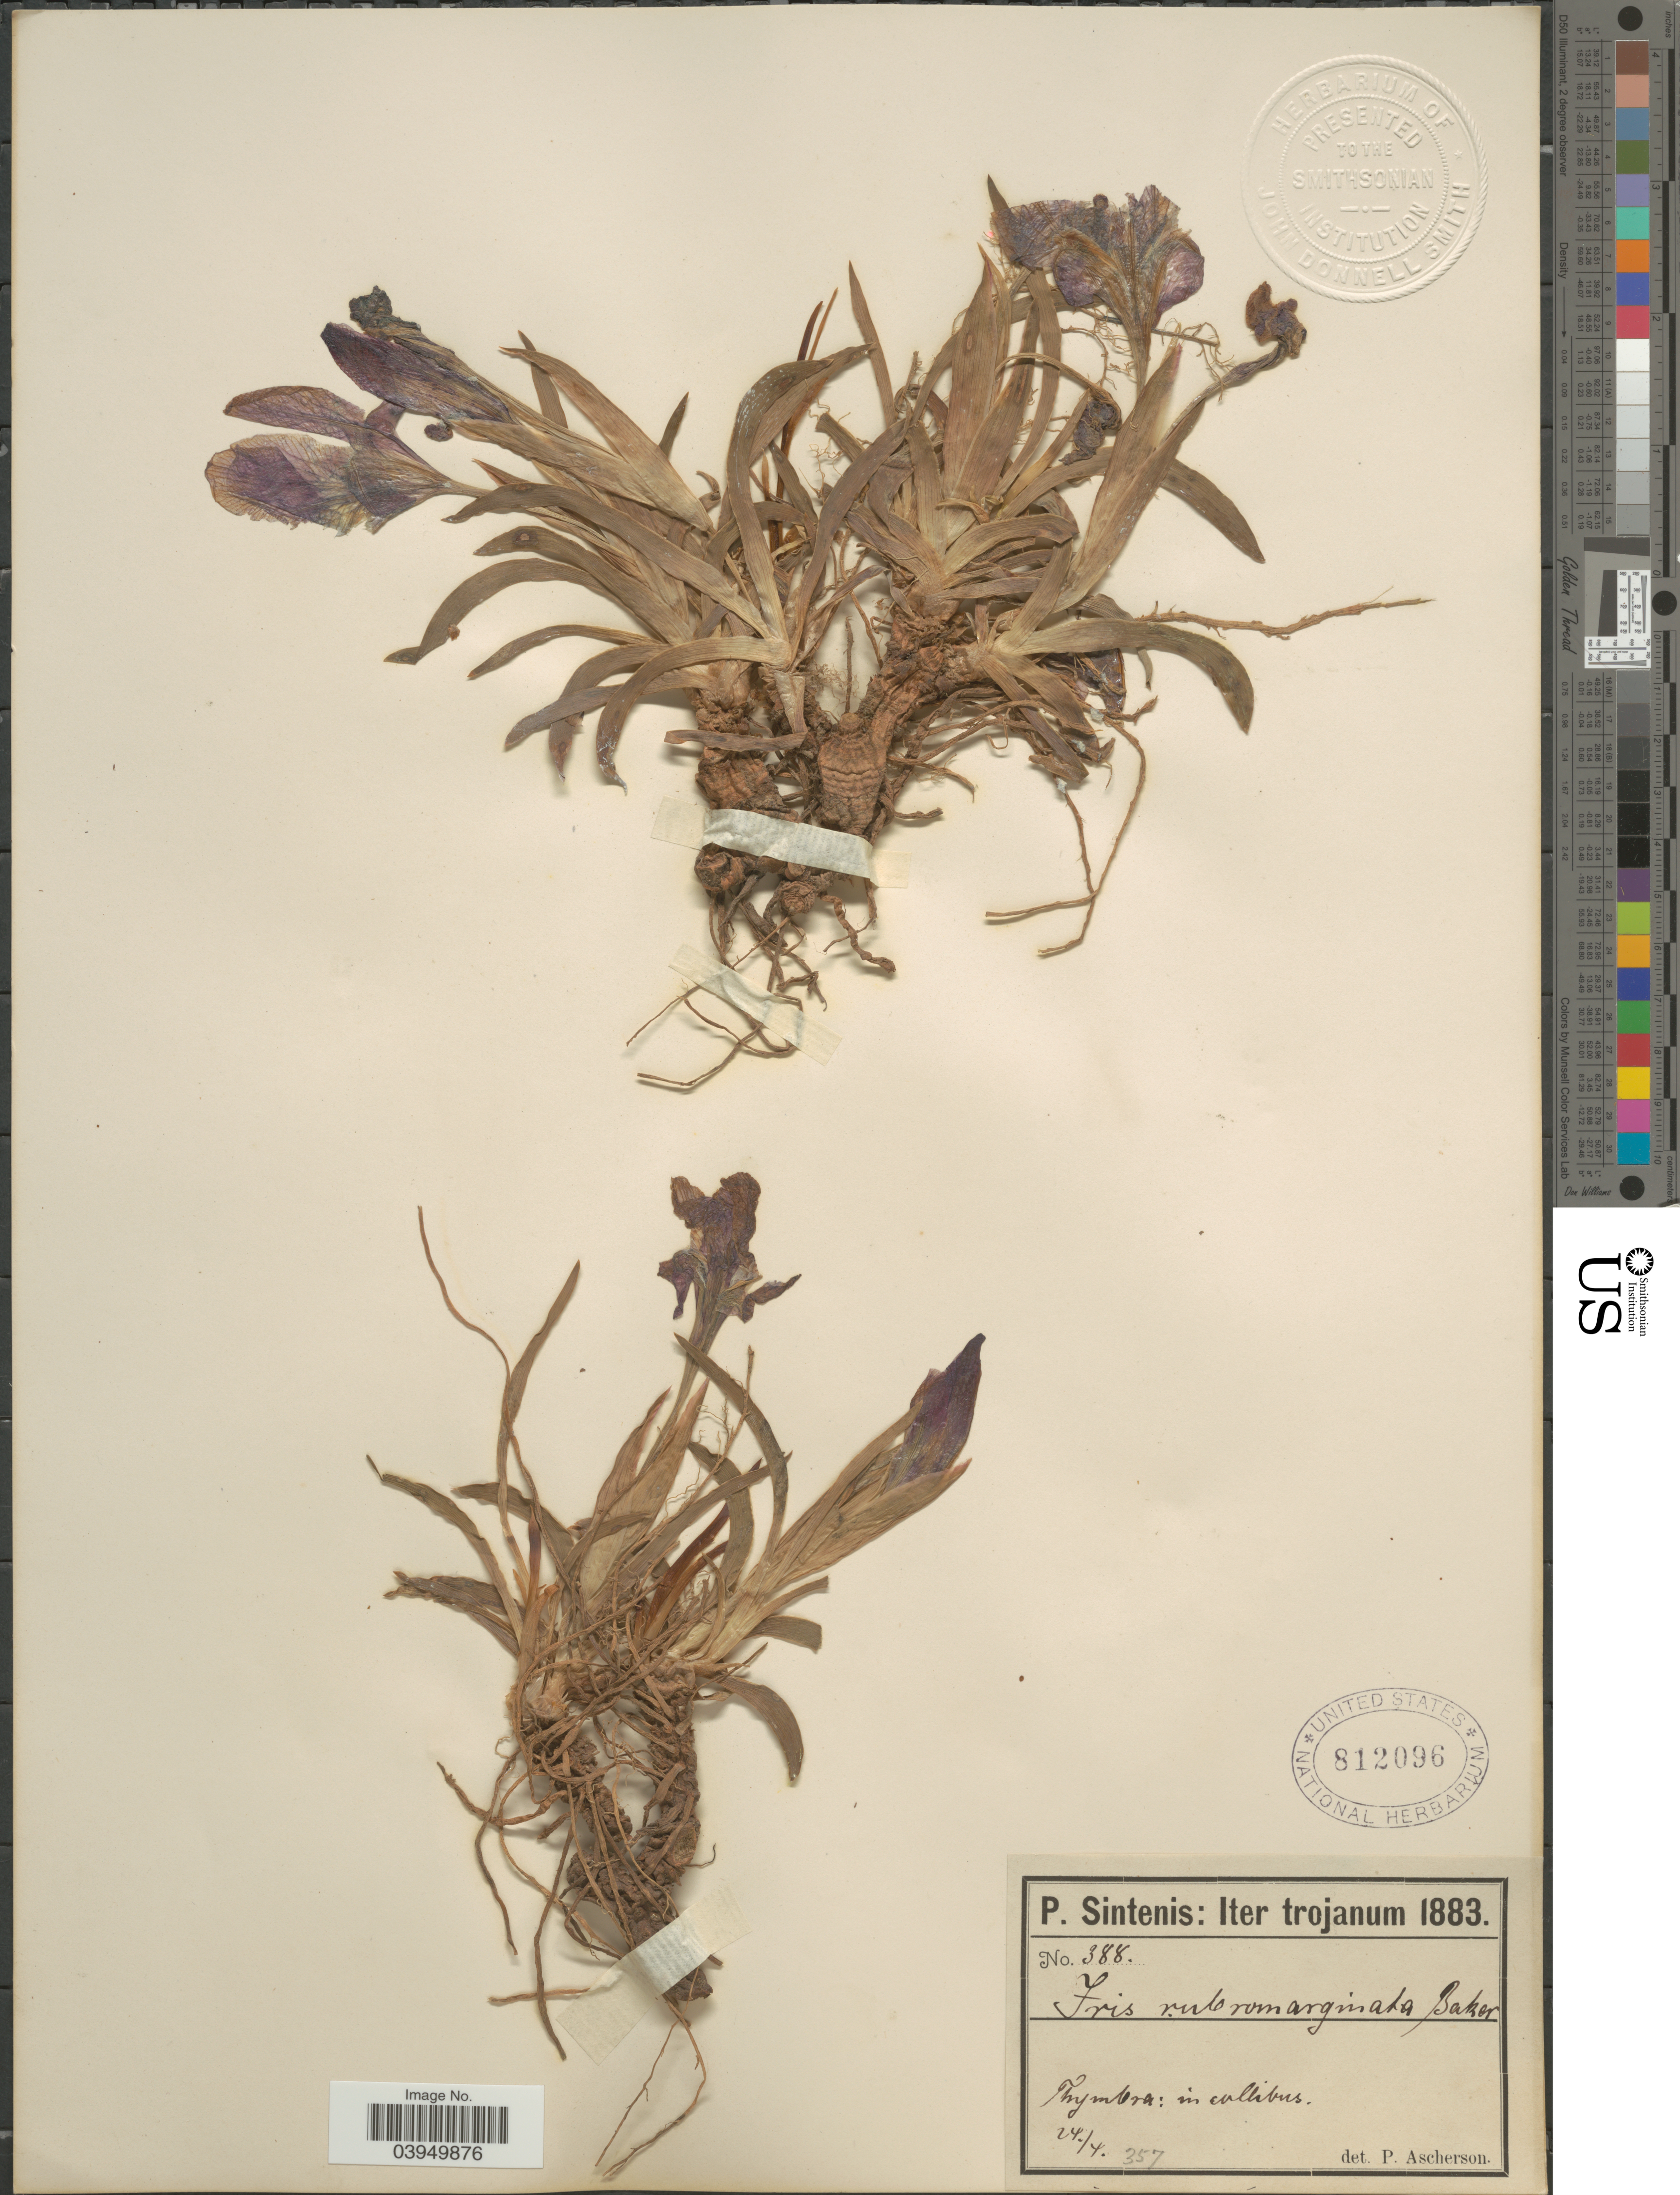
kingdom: Plantae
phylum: Tracheophyta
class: Liliopsida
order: Asparagales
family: Iridaceae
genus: Iris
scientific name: Iris rubromarginata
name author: Baker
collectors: P. Sintenis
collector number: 388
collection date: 1883-04-24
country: Turkey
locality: Iter trojanum. Thymbra: in collibus.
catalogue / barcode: US 812096